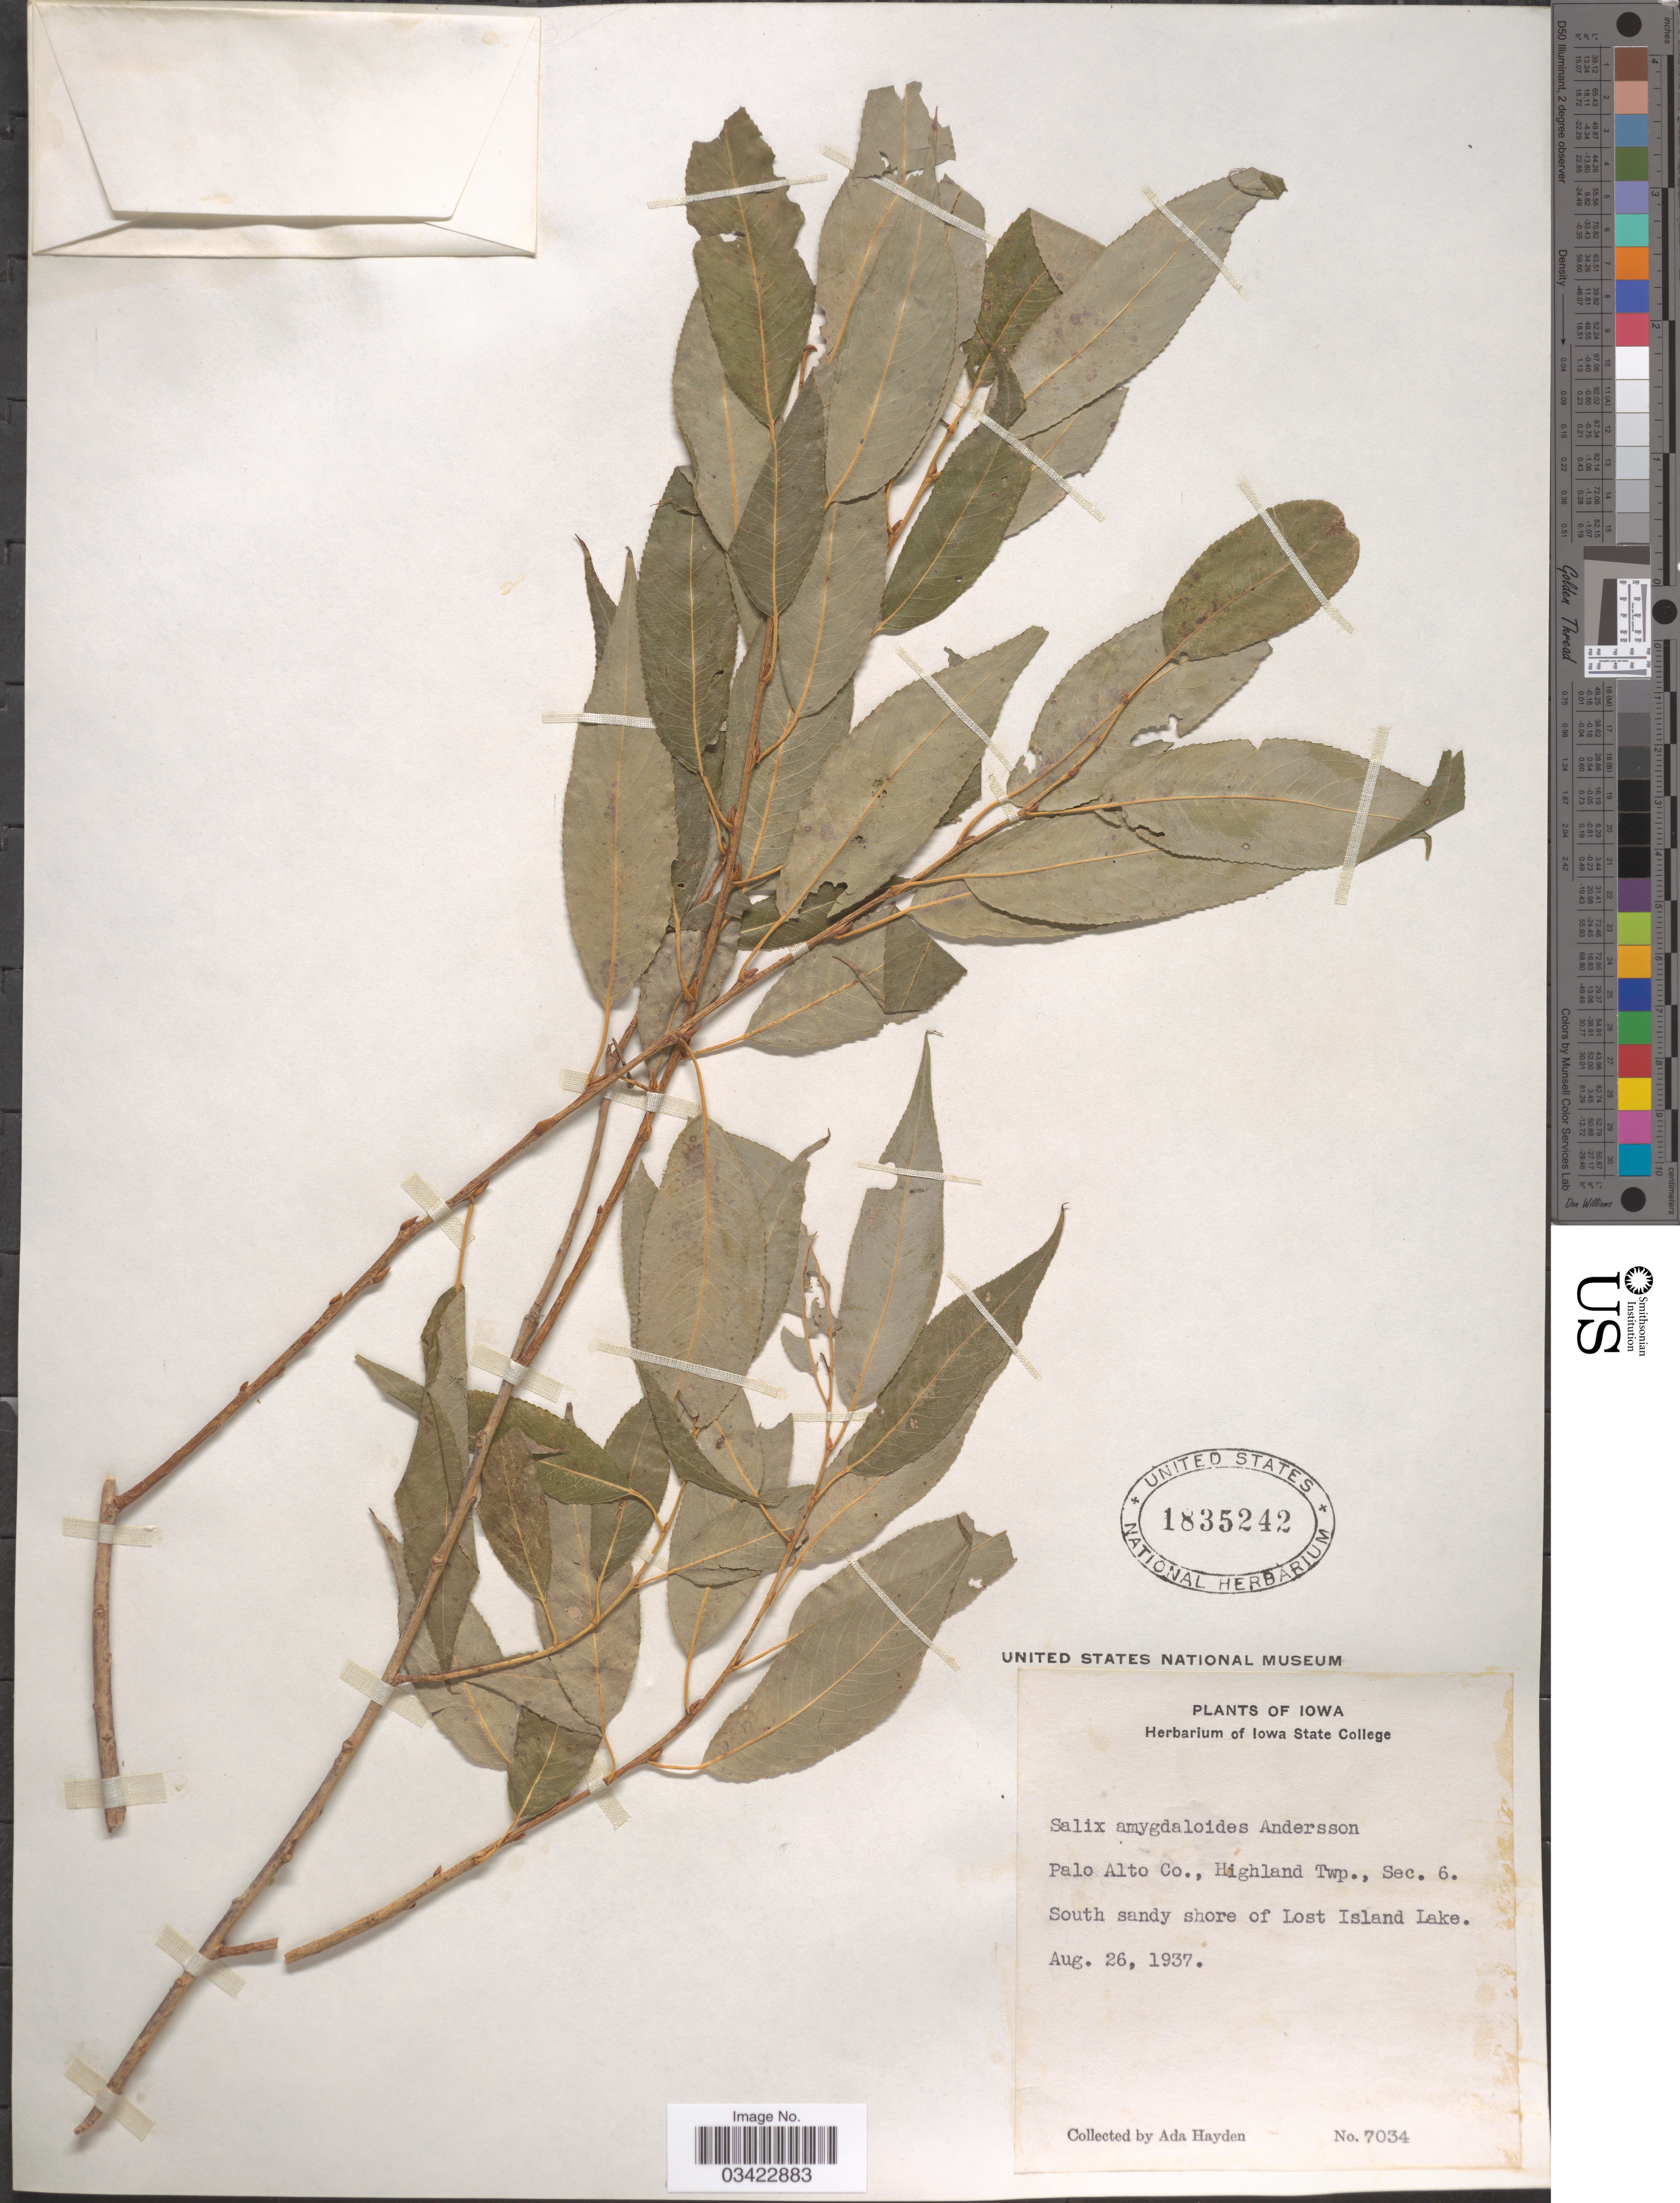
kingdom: Plantae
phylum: Tracheophyta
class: Magnoliopsida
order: Malpighiales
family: Salicaceae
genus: Salix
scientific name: Salix amygdaloides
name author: Andersson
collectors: Ada Hayden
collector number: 7034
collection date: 1937-08-26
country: United States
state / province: Iowa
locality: Palo Alto Co., Highland Twp., Sec. 6. South sandy shore of Lost Island Lake.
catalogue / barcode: US 1835242